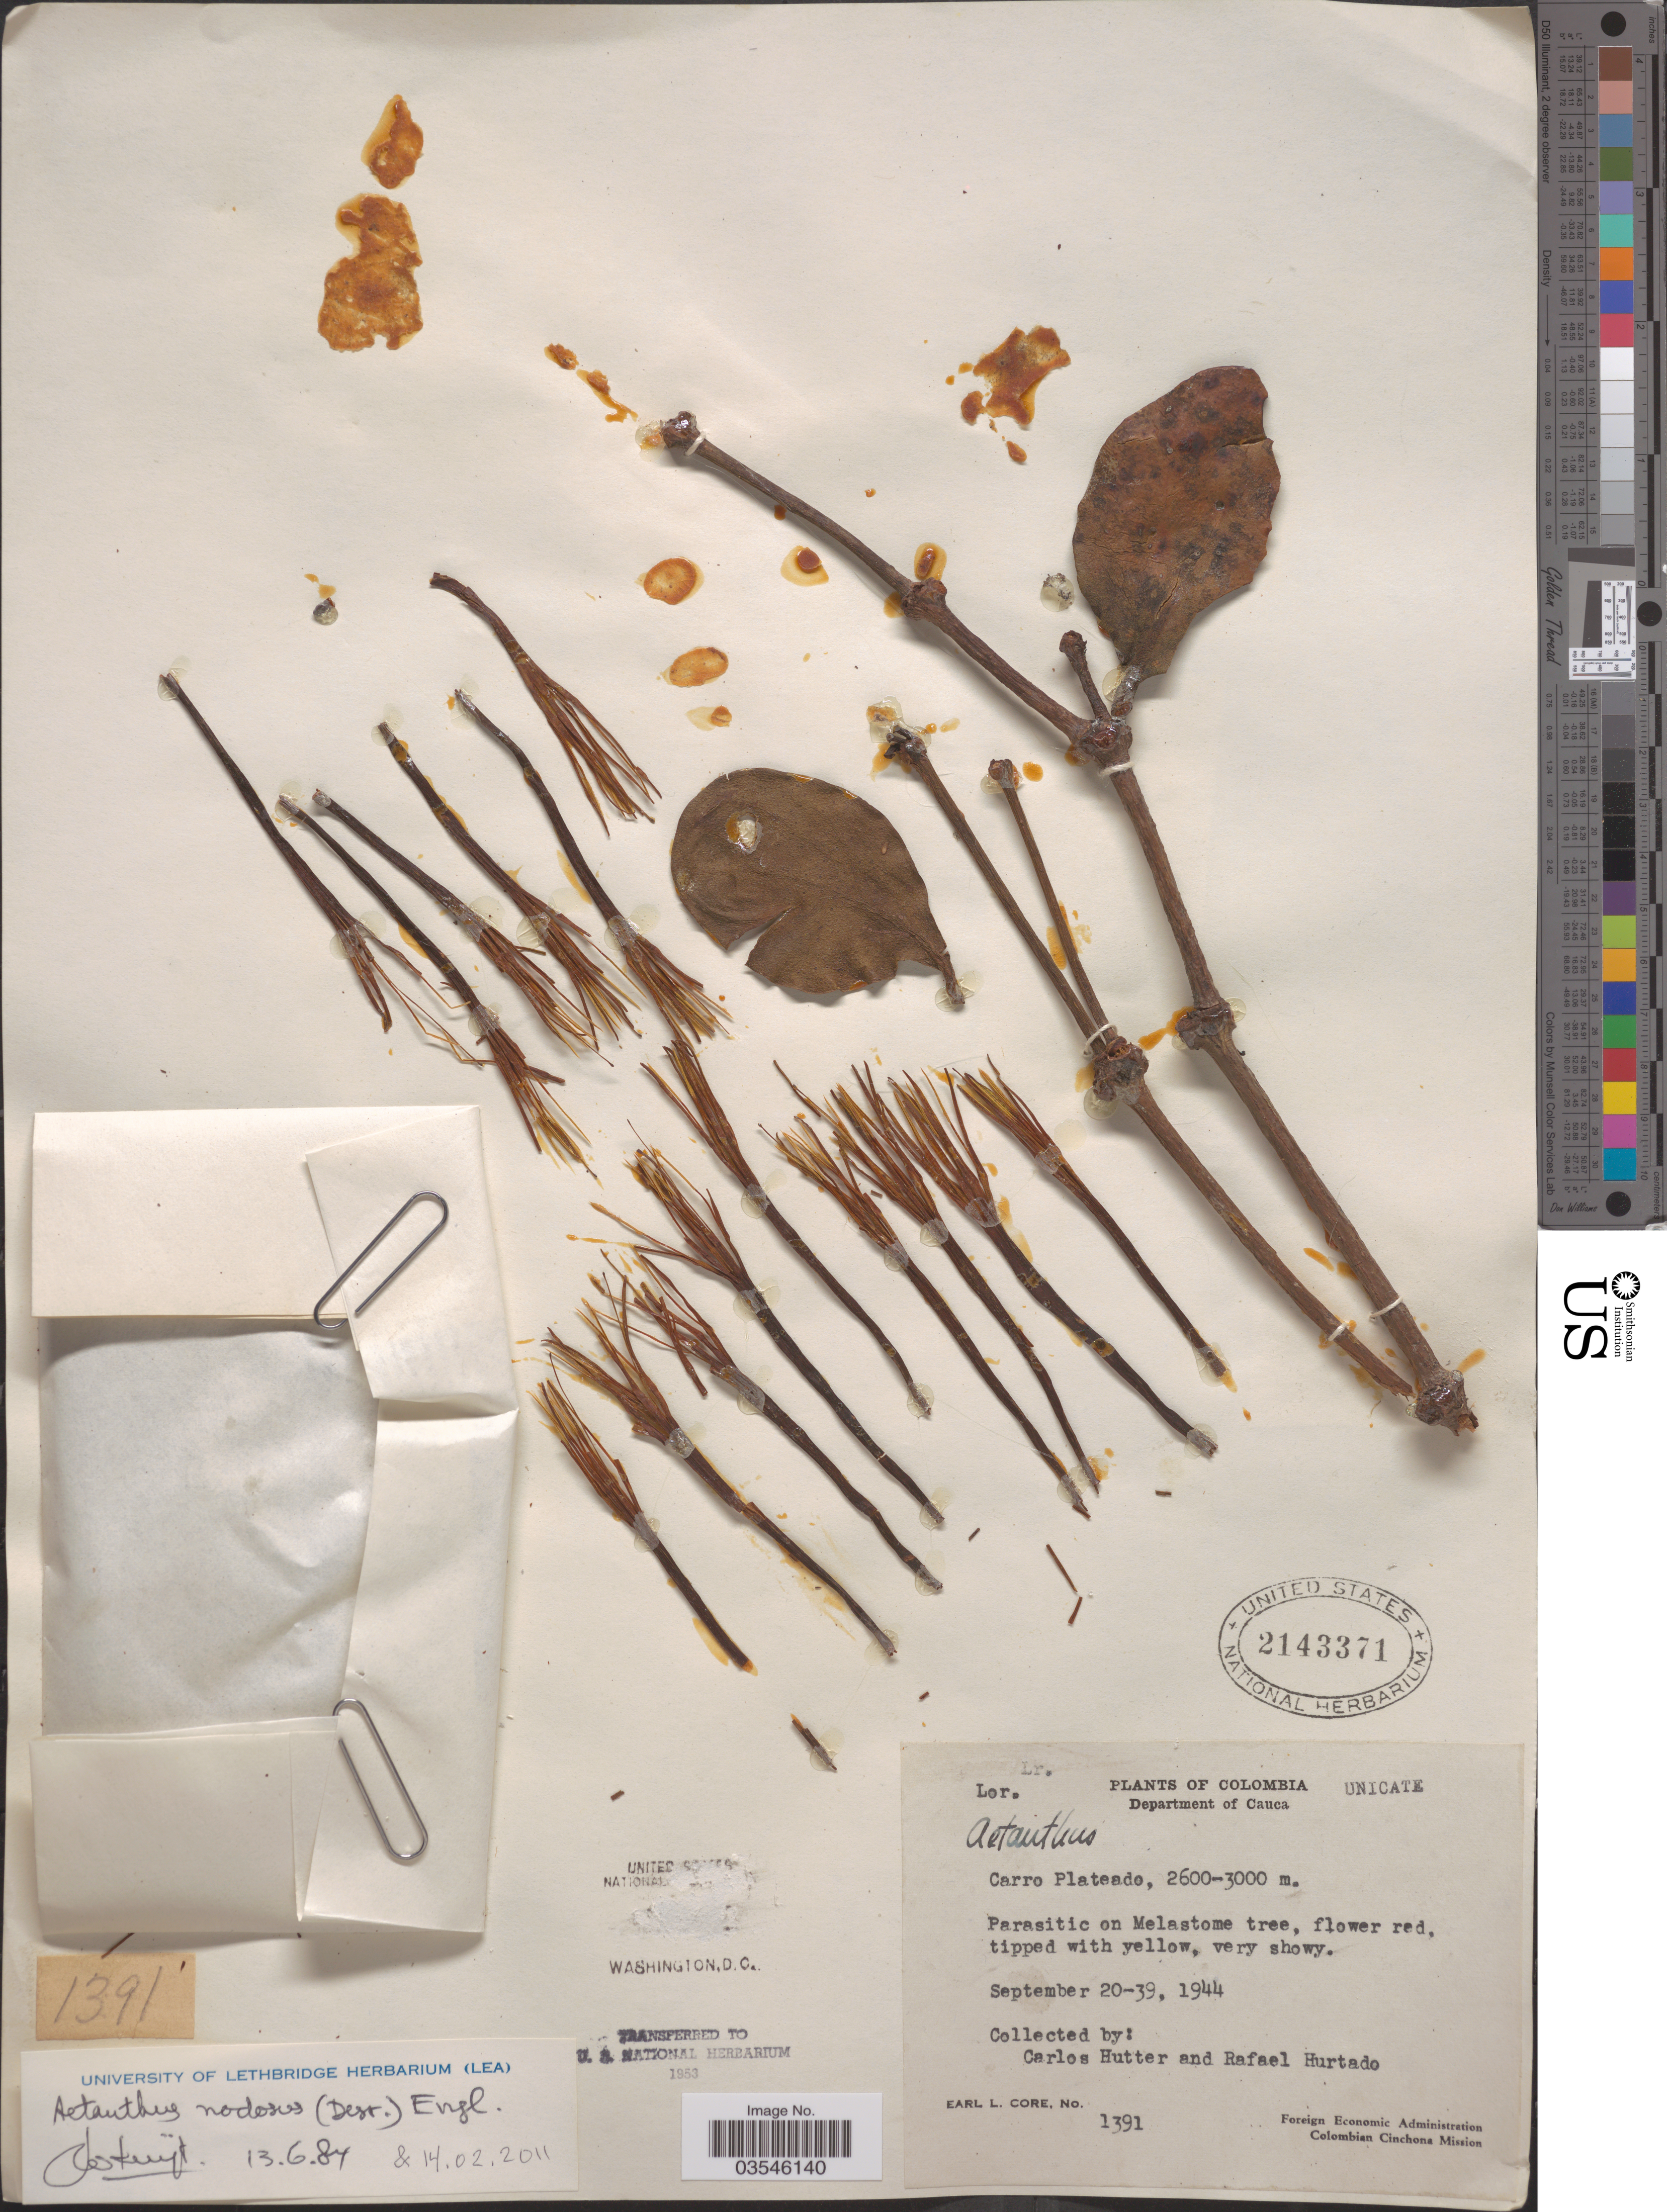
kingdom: Plantae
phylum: Tracheophyta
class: Magnoliopsida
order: Santalales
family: Loranthaceae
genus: Aetanthus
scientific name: Aetanthus nodosus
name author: (Desr.) Engl.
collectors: C. Hutter, R. Hurtado & E. Core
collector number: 1391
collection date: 1944-09-20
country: Colombia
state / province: Cauca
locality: Department of Cauca. Carro Plateado.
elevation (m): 2600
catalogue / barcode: US 2143371